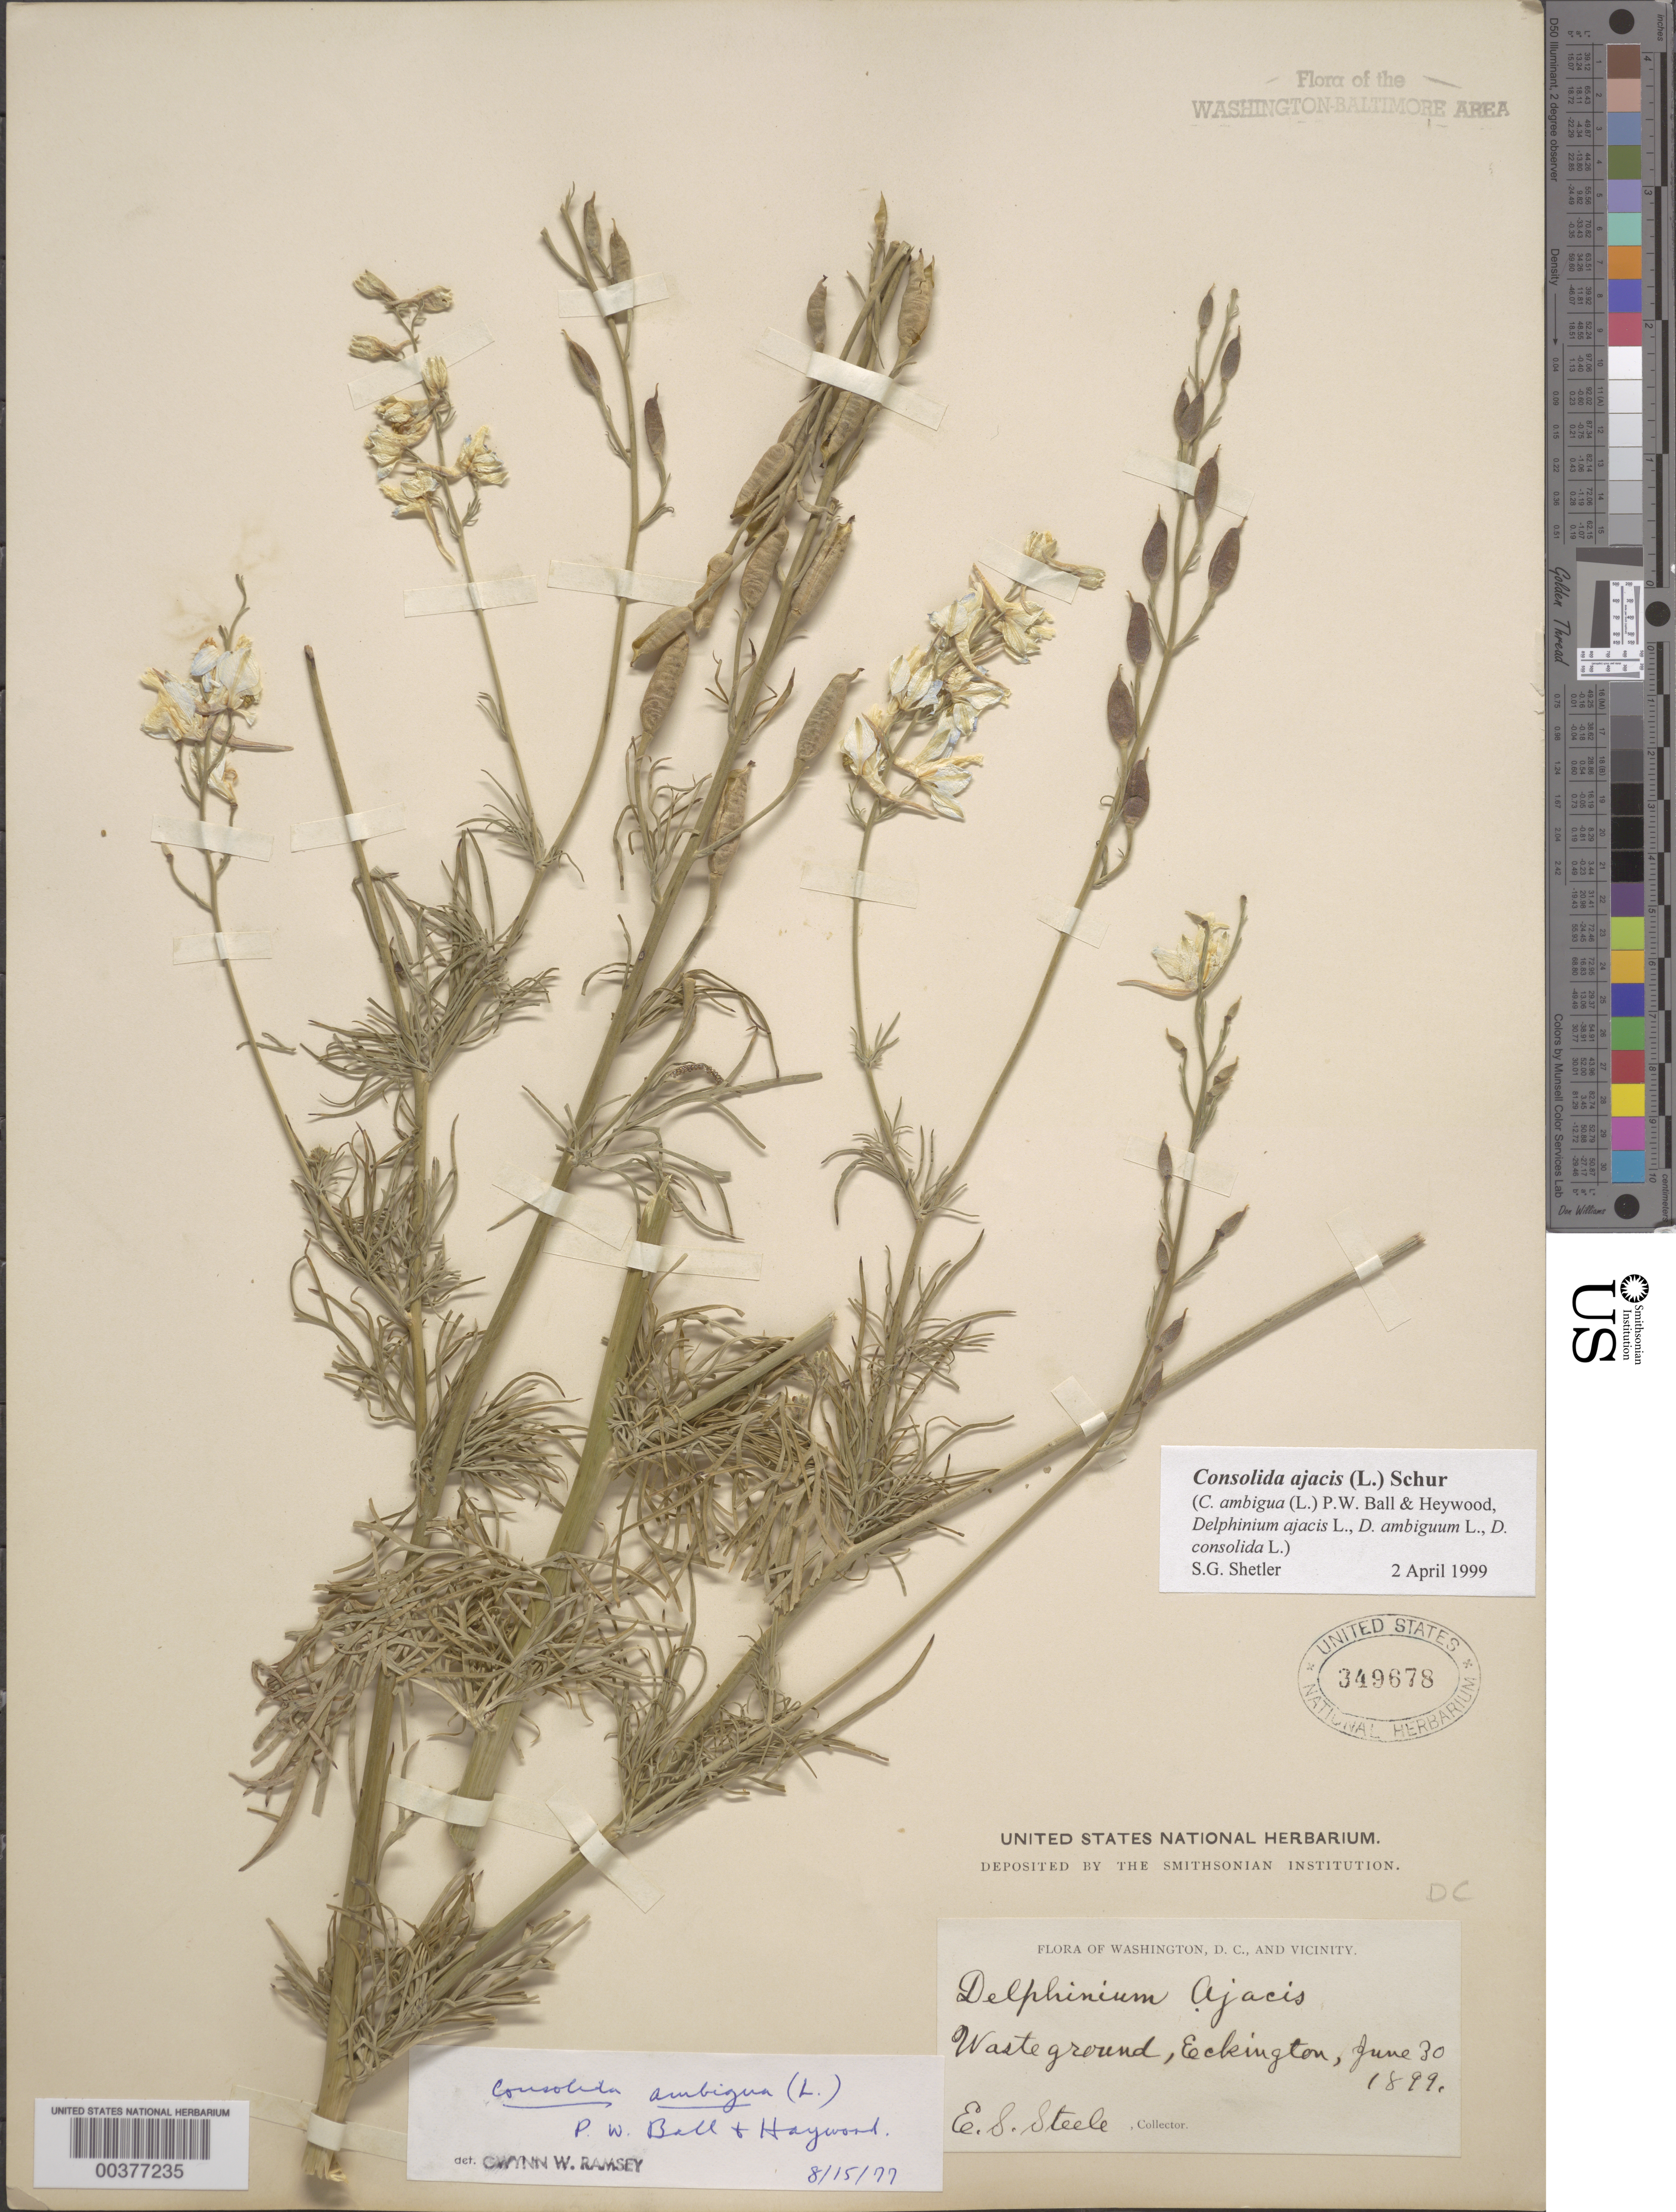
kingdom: Plantae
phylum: Tracheophyta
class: Magnoliopsida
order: Ranunculales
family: Ranunculaceae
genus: Delphinium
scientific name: Delphinium ajacis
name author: L.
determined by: Strong, M. T., (US), Smithsonian Institution - National Museum of Natural History (UNITED STATES)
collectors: E. Steele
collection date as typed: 30 Jun 1899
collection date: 1899-06-30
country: United States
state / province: District of Columbia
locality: Eckington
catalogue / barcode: US 349678